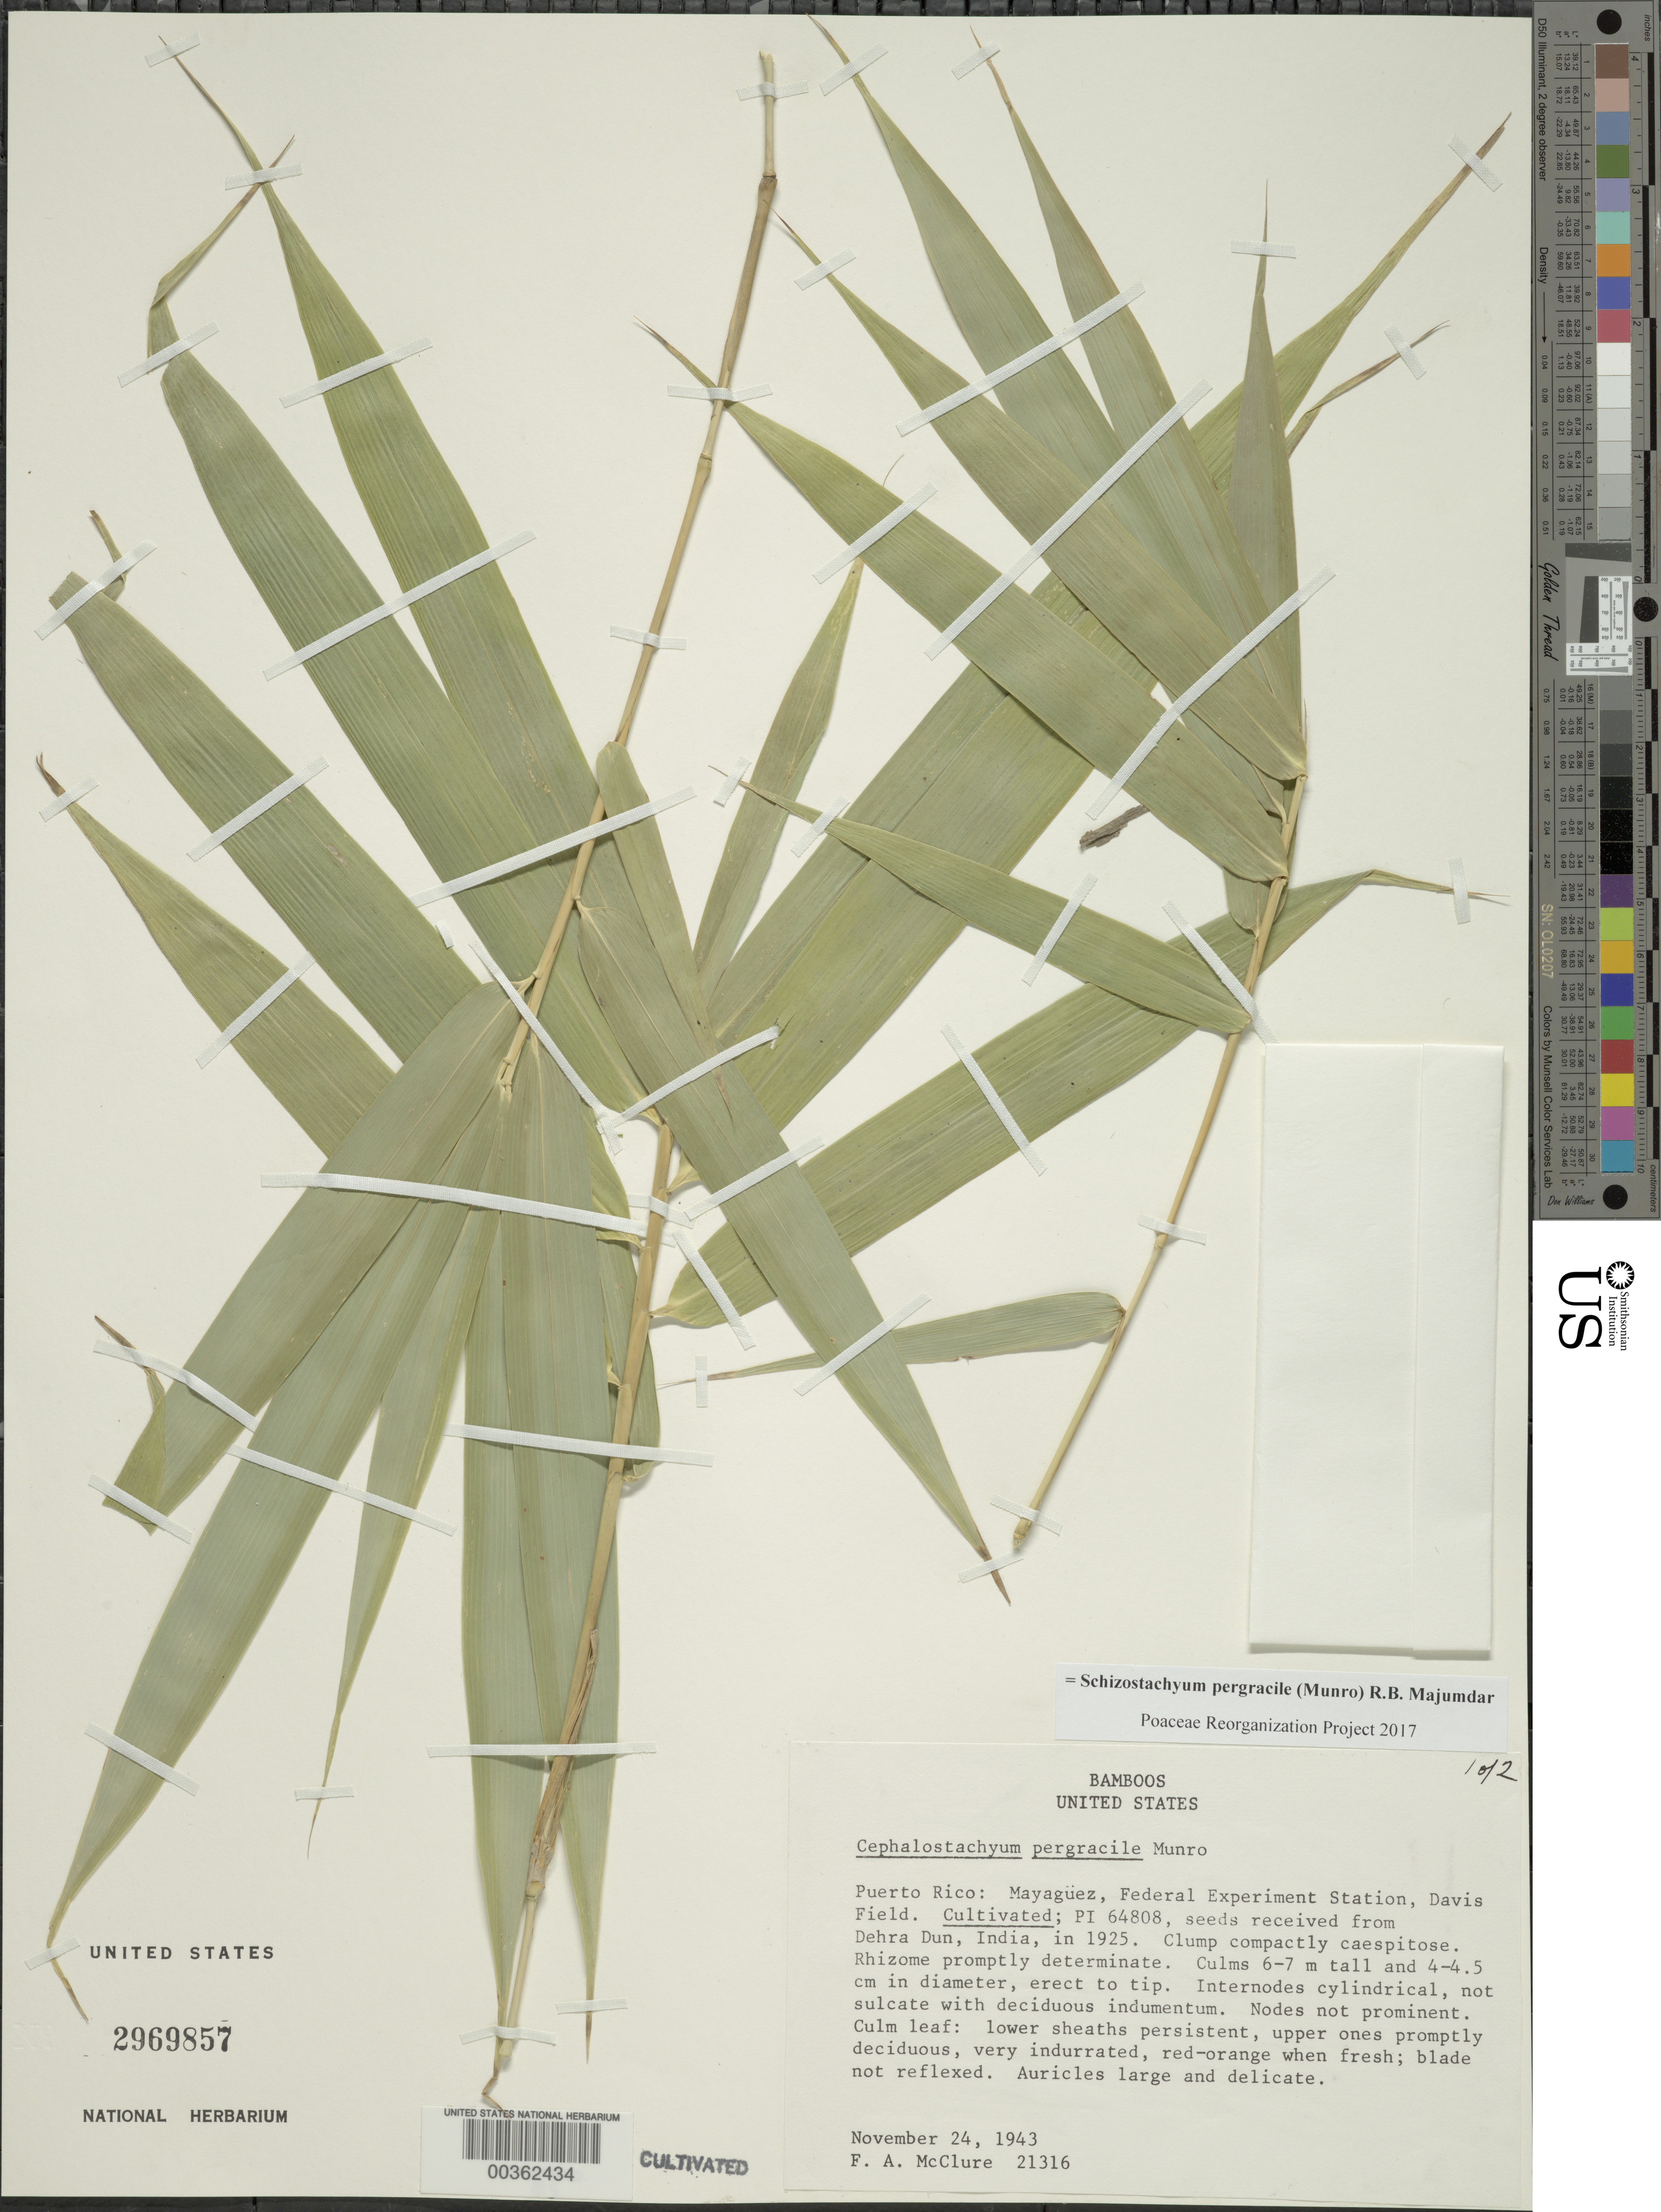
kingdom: Plantae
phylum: Tracheophyta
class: Liliopsida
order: Poales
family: Poaceae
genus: Schizostachyum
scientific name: Schizostachyum pergracile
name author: (Munro) R.B. Majumdar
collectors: F. A. McClure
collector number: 21316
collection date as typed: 24 Nov 1943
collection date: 1943-11-24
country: Puerto Rico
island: Greater Antilles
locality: Federal experimental station, davis field, mayaguez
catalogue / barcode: US 2969857